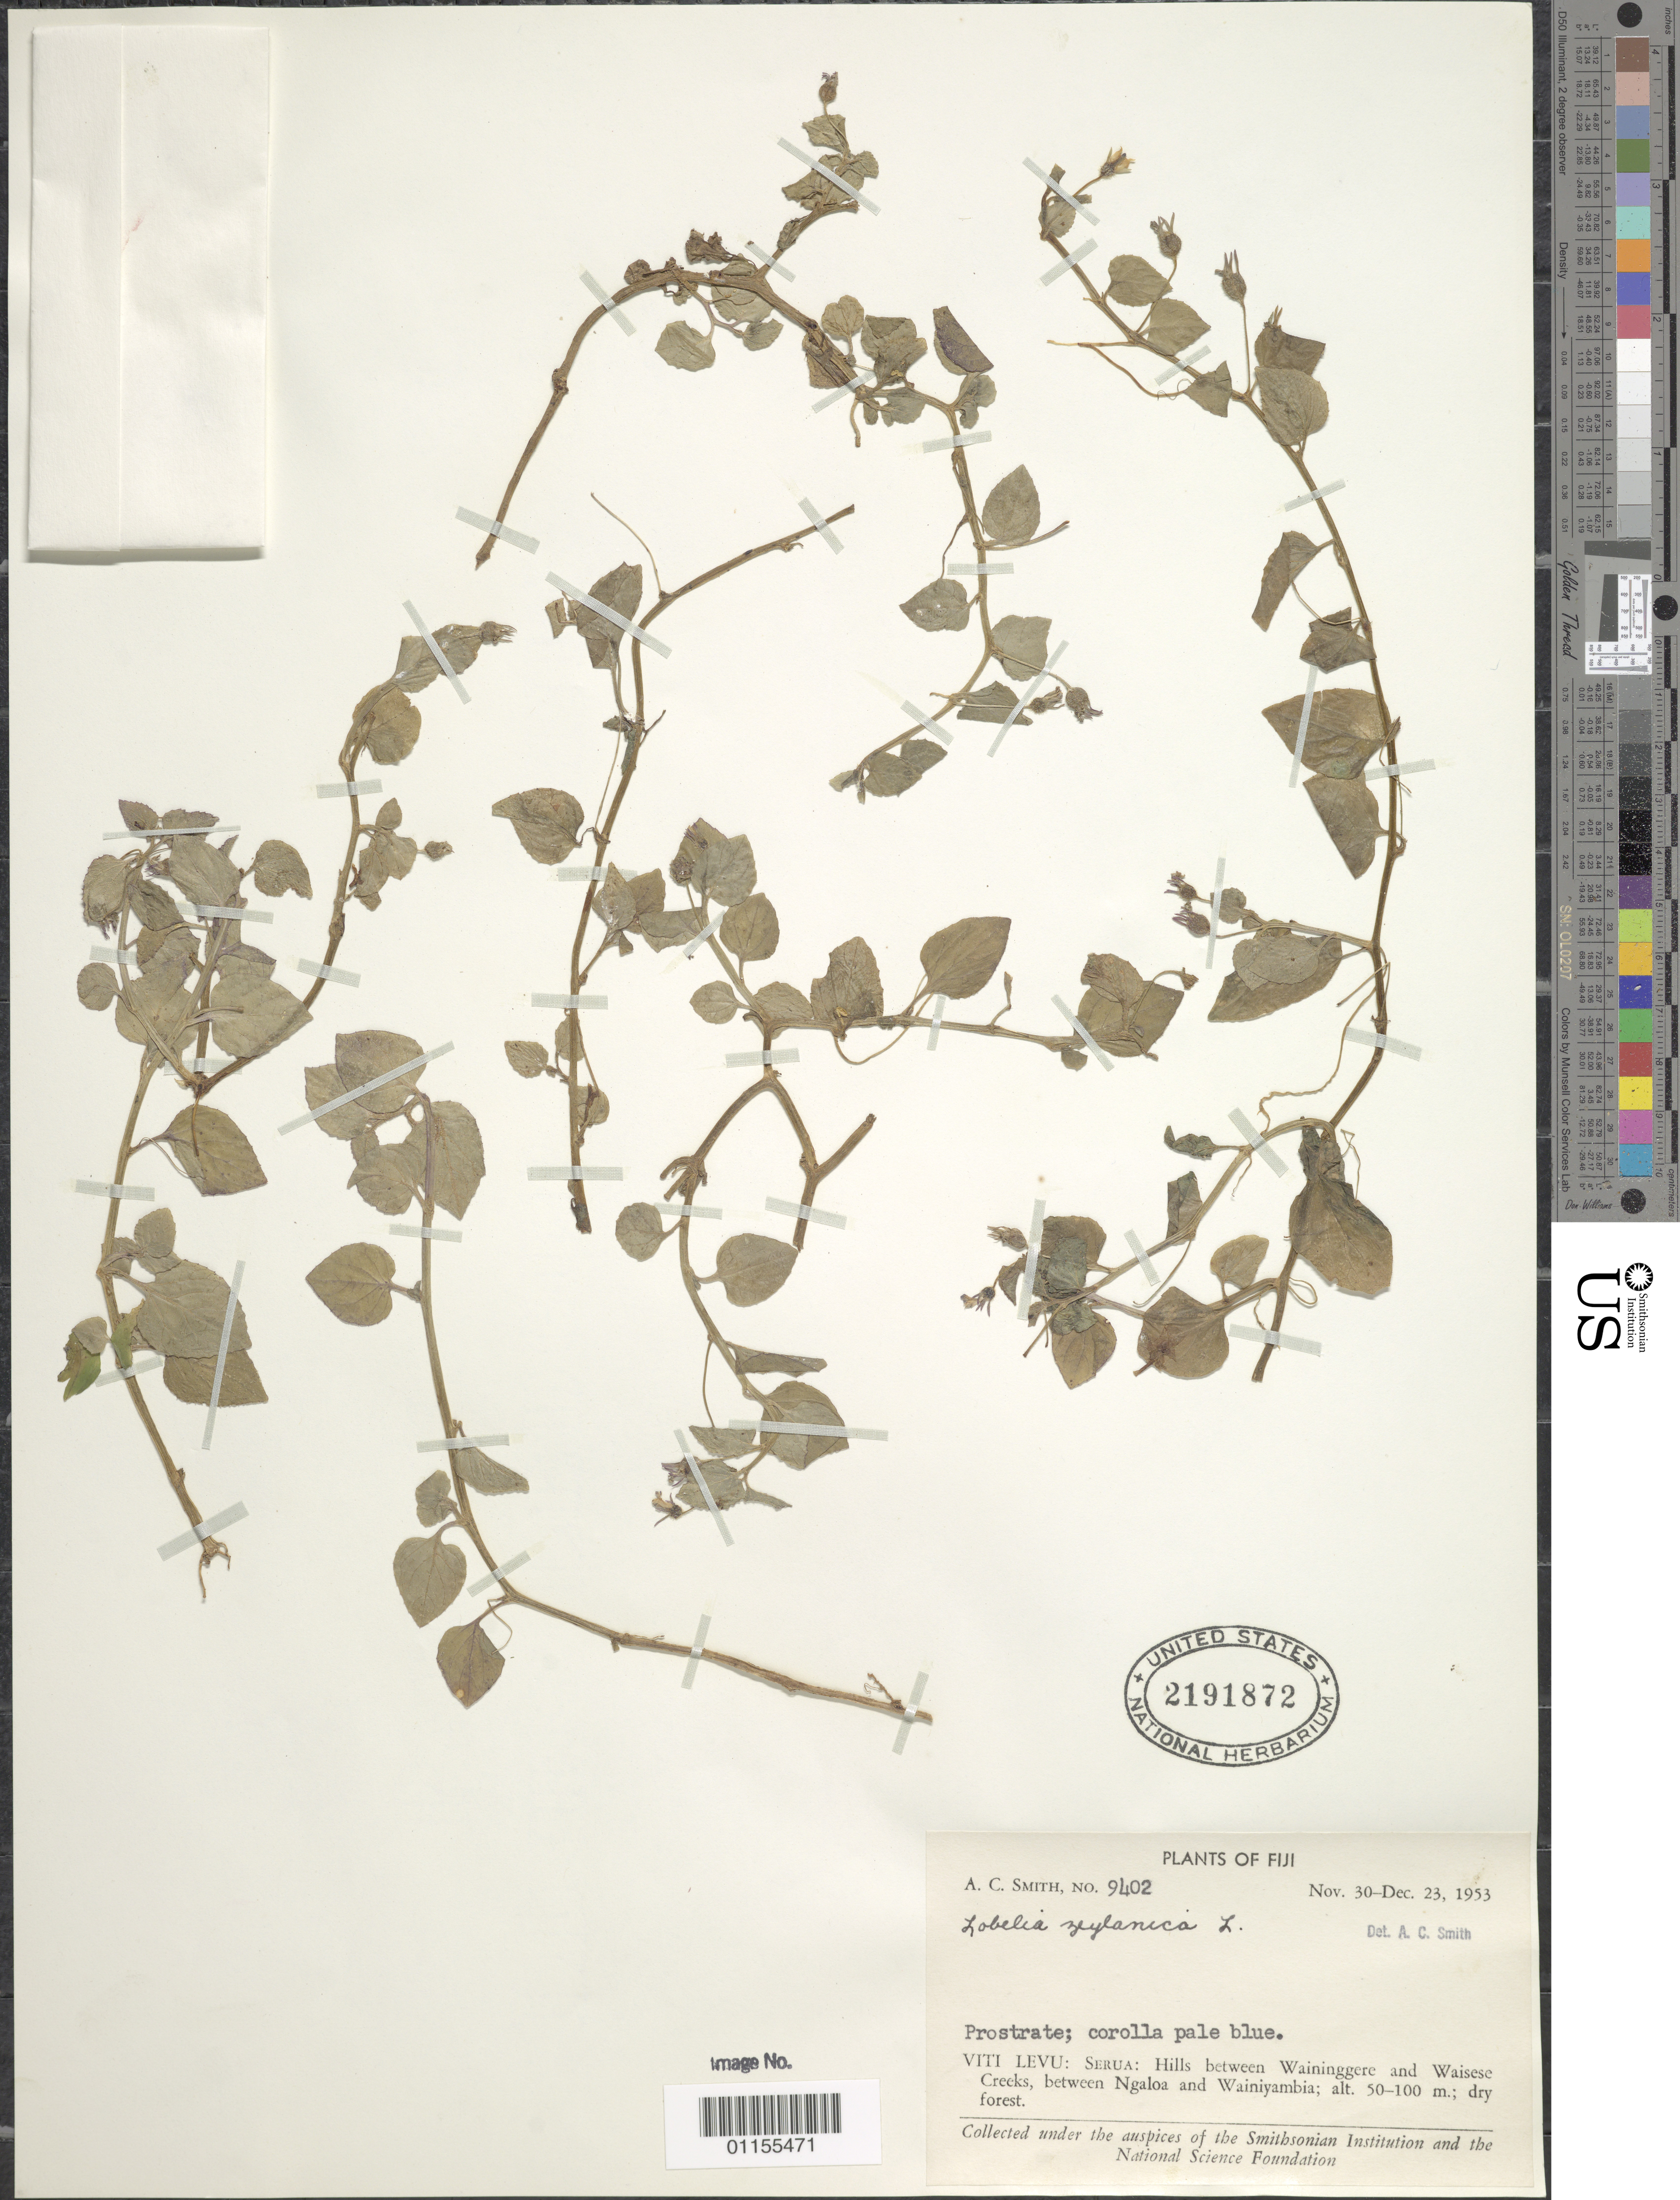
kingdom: Plantae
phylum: Tracheophyta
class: Magnoliopsida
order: Asterales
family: Campanulaceae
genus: Lobelia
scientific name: Lobelia zeylanica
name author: L.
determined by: Smith, A. C.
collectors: A. C. Smith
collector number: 9402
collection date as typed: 30 Nov 1953 to 23 Dec 1953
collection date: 1953-11-30/1953-12-23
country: Fiji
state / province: Central Division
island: Viti Levu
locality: Serua Prov.: hills between waininggere and waisese creeks, between ngaloa and wainiyambia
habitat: dry forest.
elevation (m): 50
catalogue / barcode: US 2191872